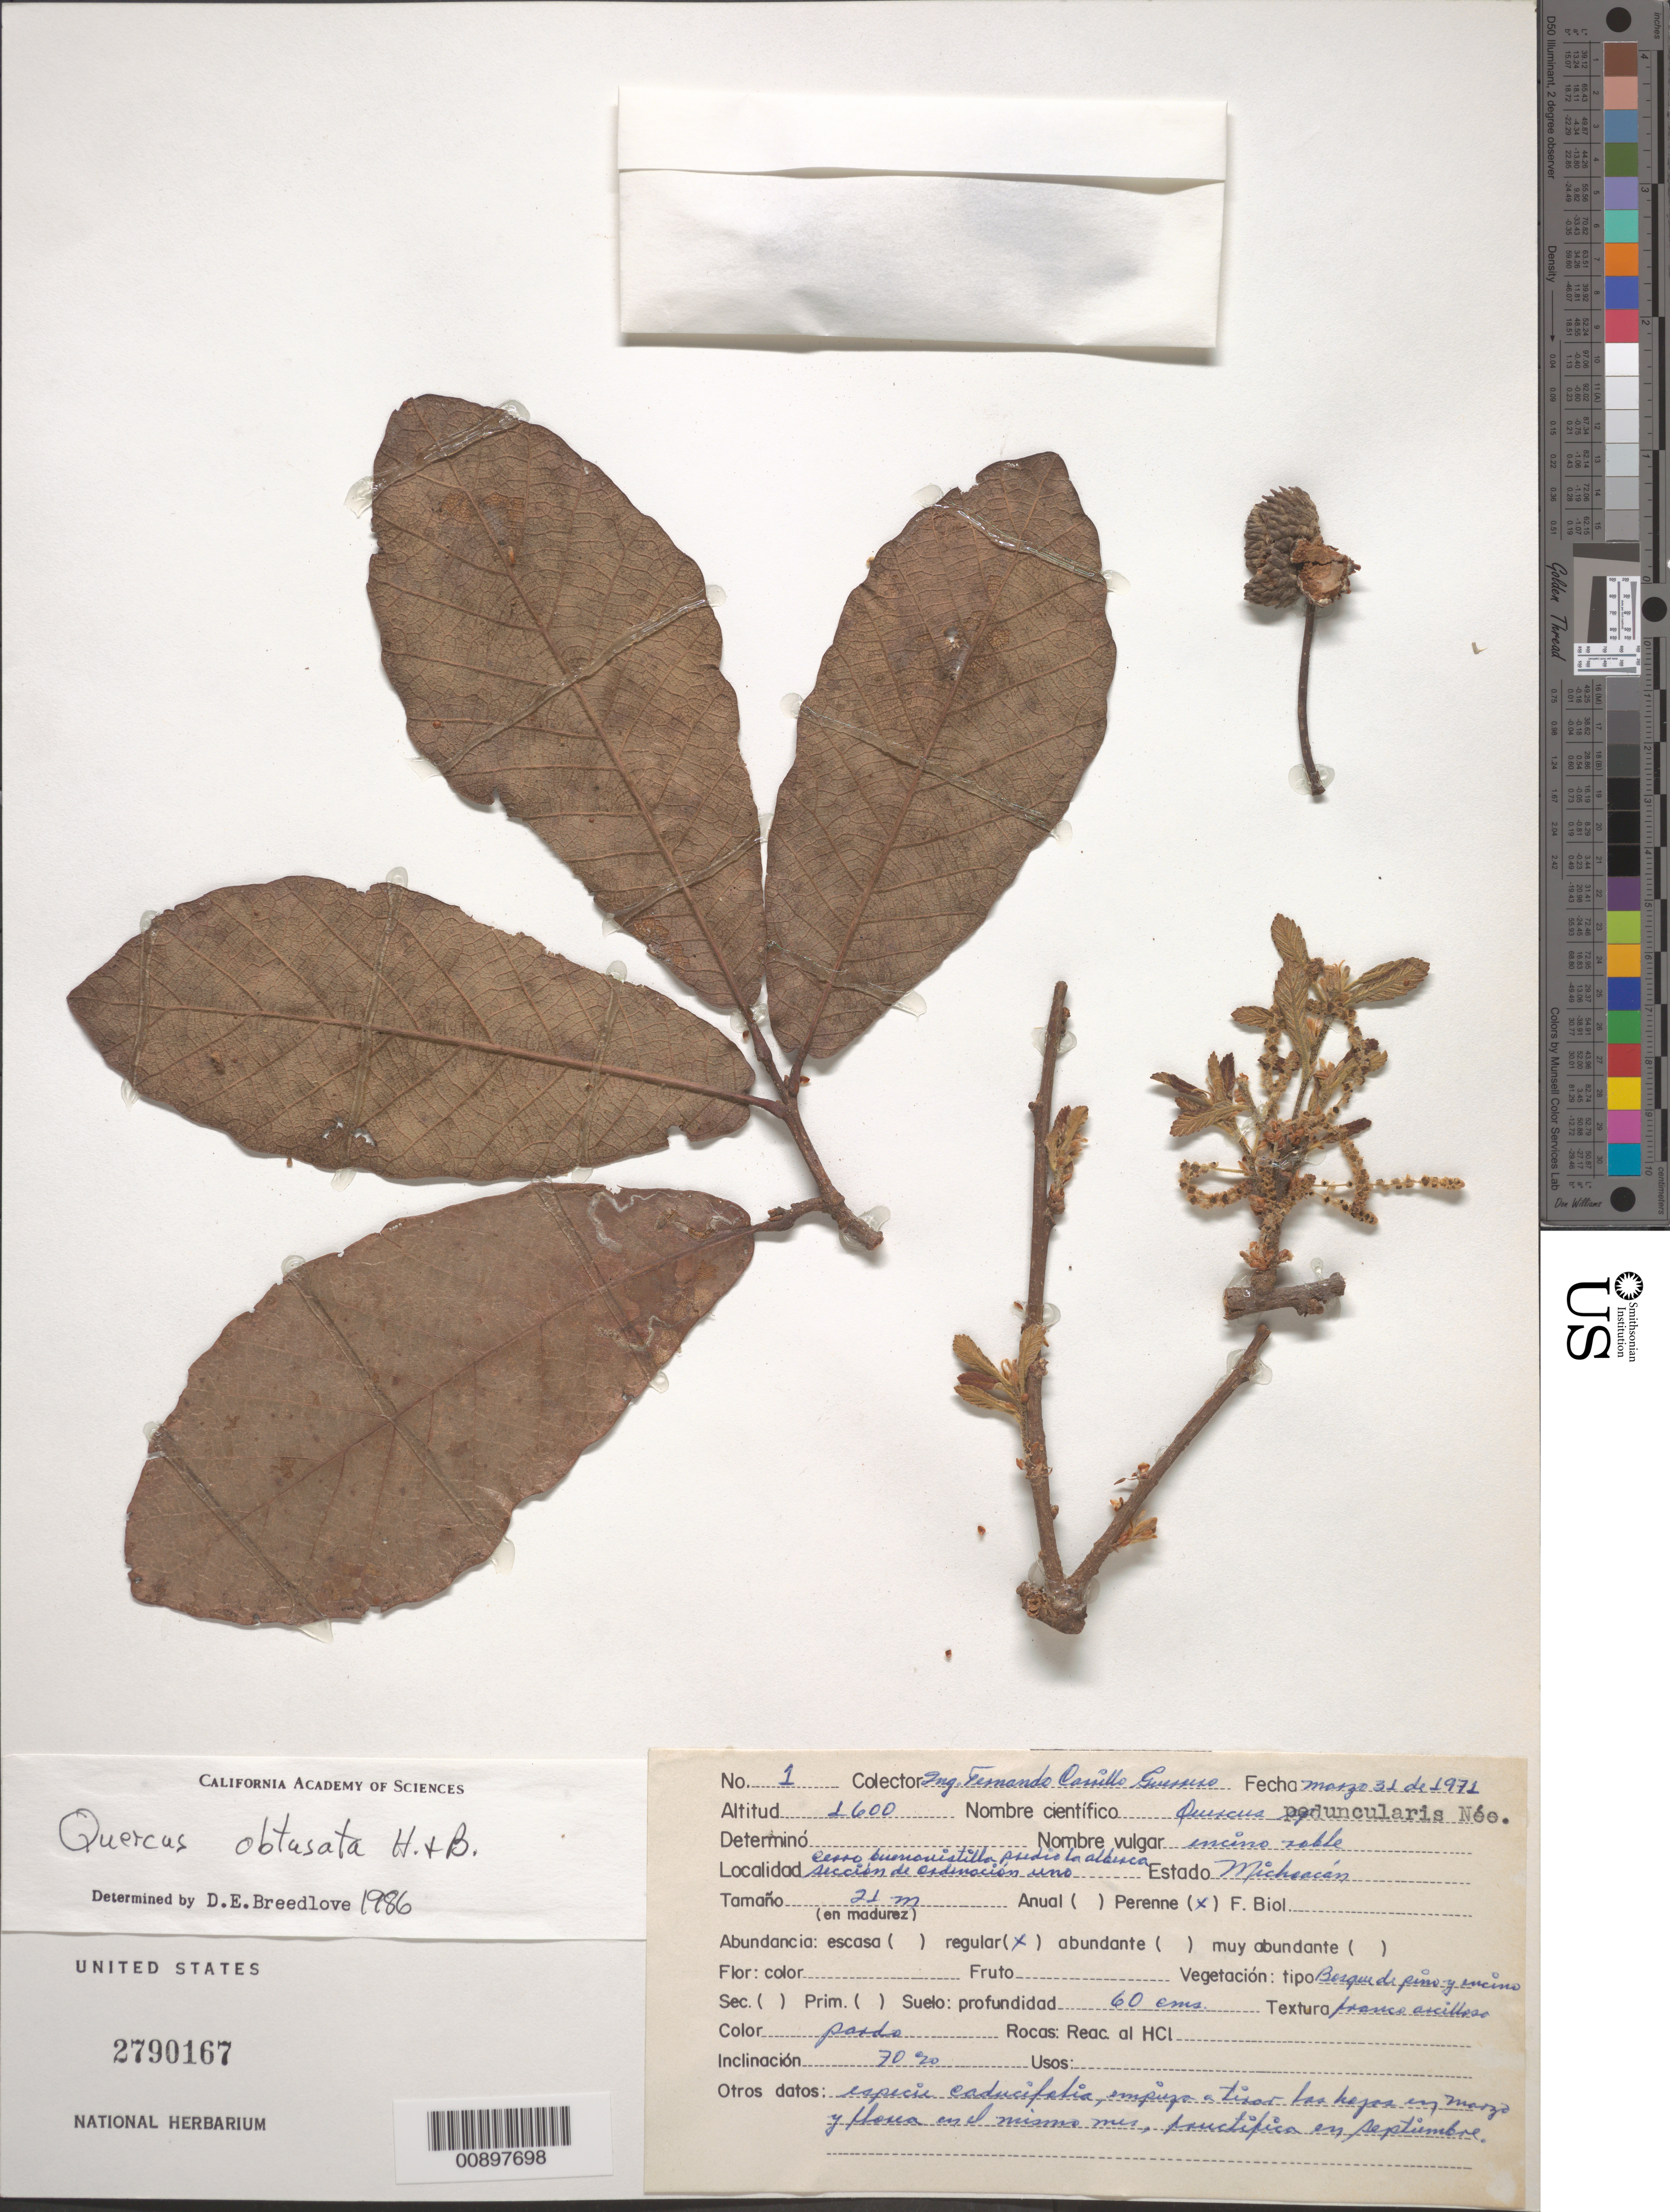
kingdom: Plantae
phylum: Tracheophyta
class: Magnoliopsida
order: Fagales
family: Fagaceae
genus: Quercus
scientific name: Quercus obtusata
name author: Humb. & Bonpl.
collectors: Carrillo Guerrero, F.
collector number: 1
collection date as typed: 31 Mar 1971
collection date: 1971-03-31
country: Mexico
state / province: Michoacán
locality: Cerro Buenavistilla, predio la alberca, sección de ordenación unno. Estado Michoacán.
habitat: Bosque de pino y encino. Suelo profundidad 60 cm., textura franco arcillosa, color pardo, inclinación 70%.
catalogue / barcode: US 2790167